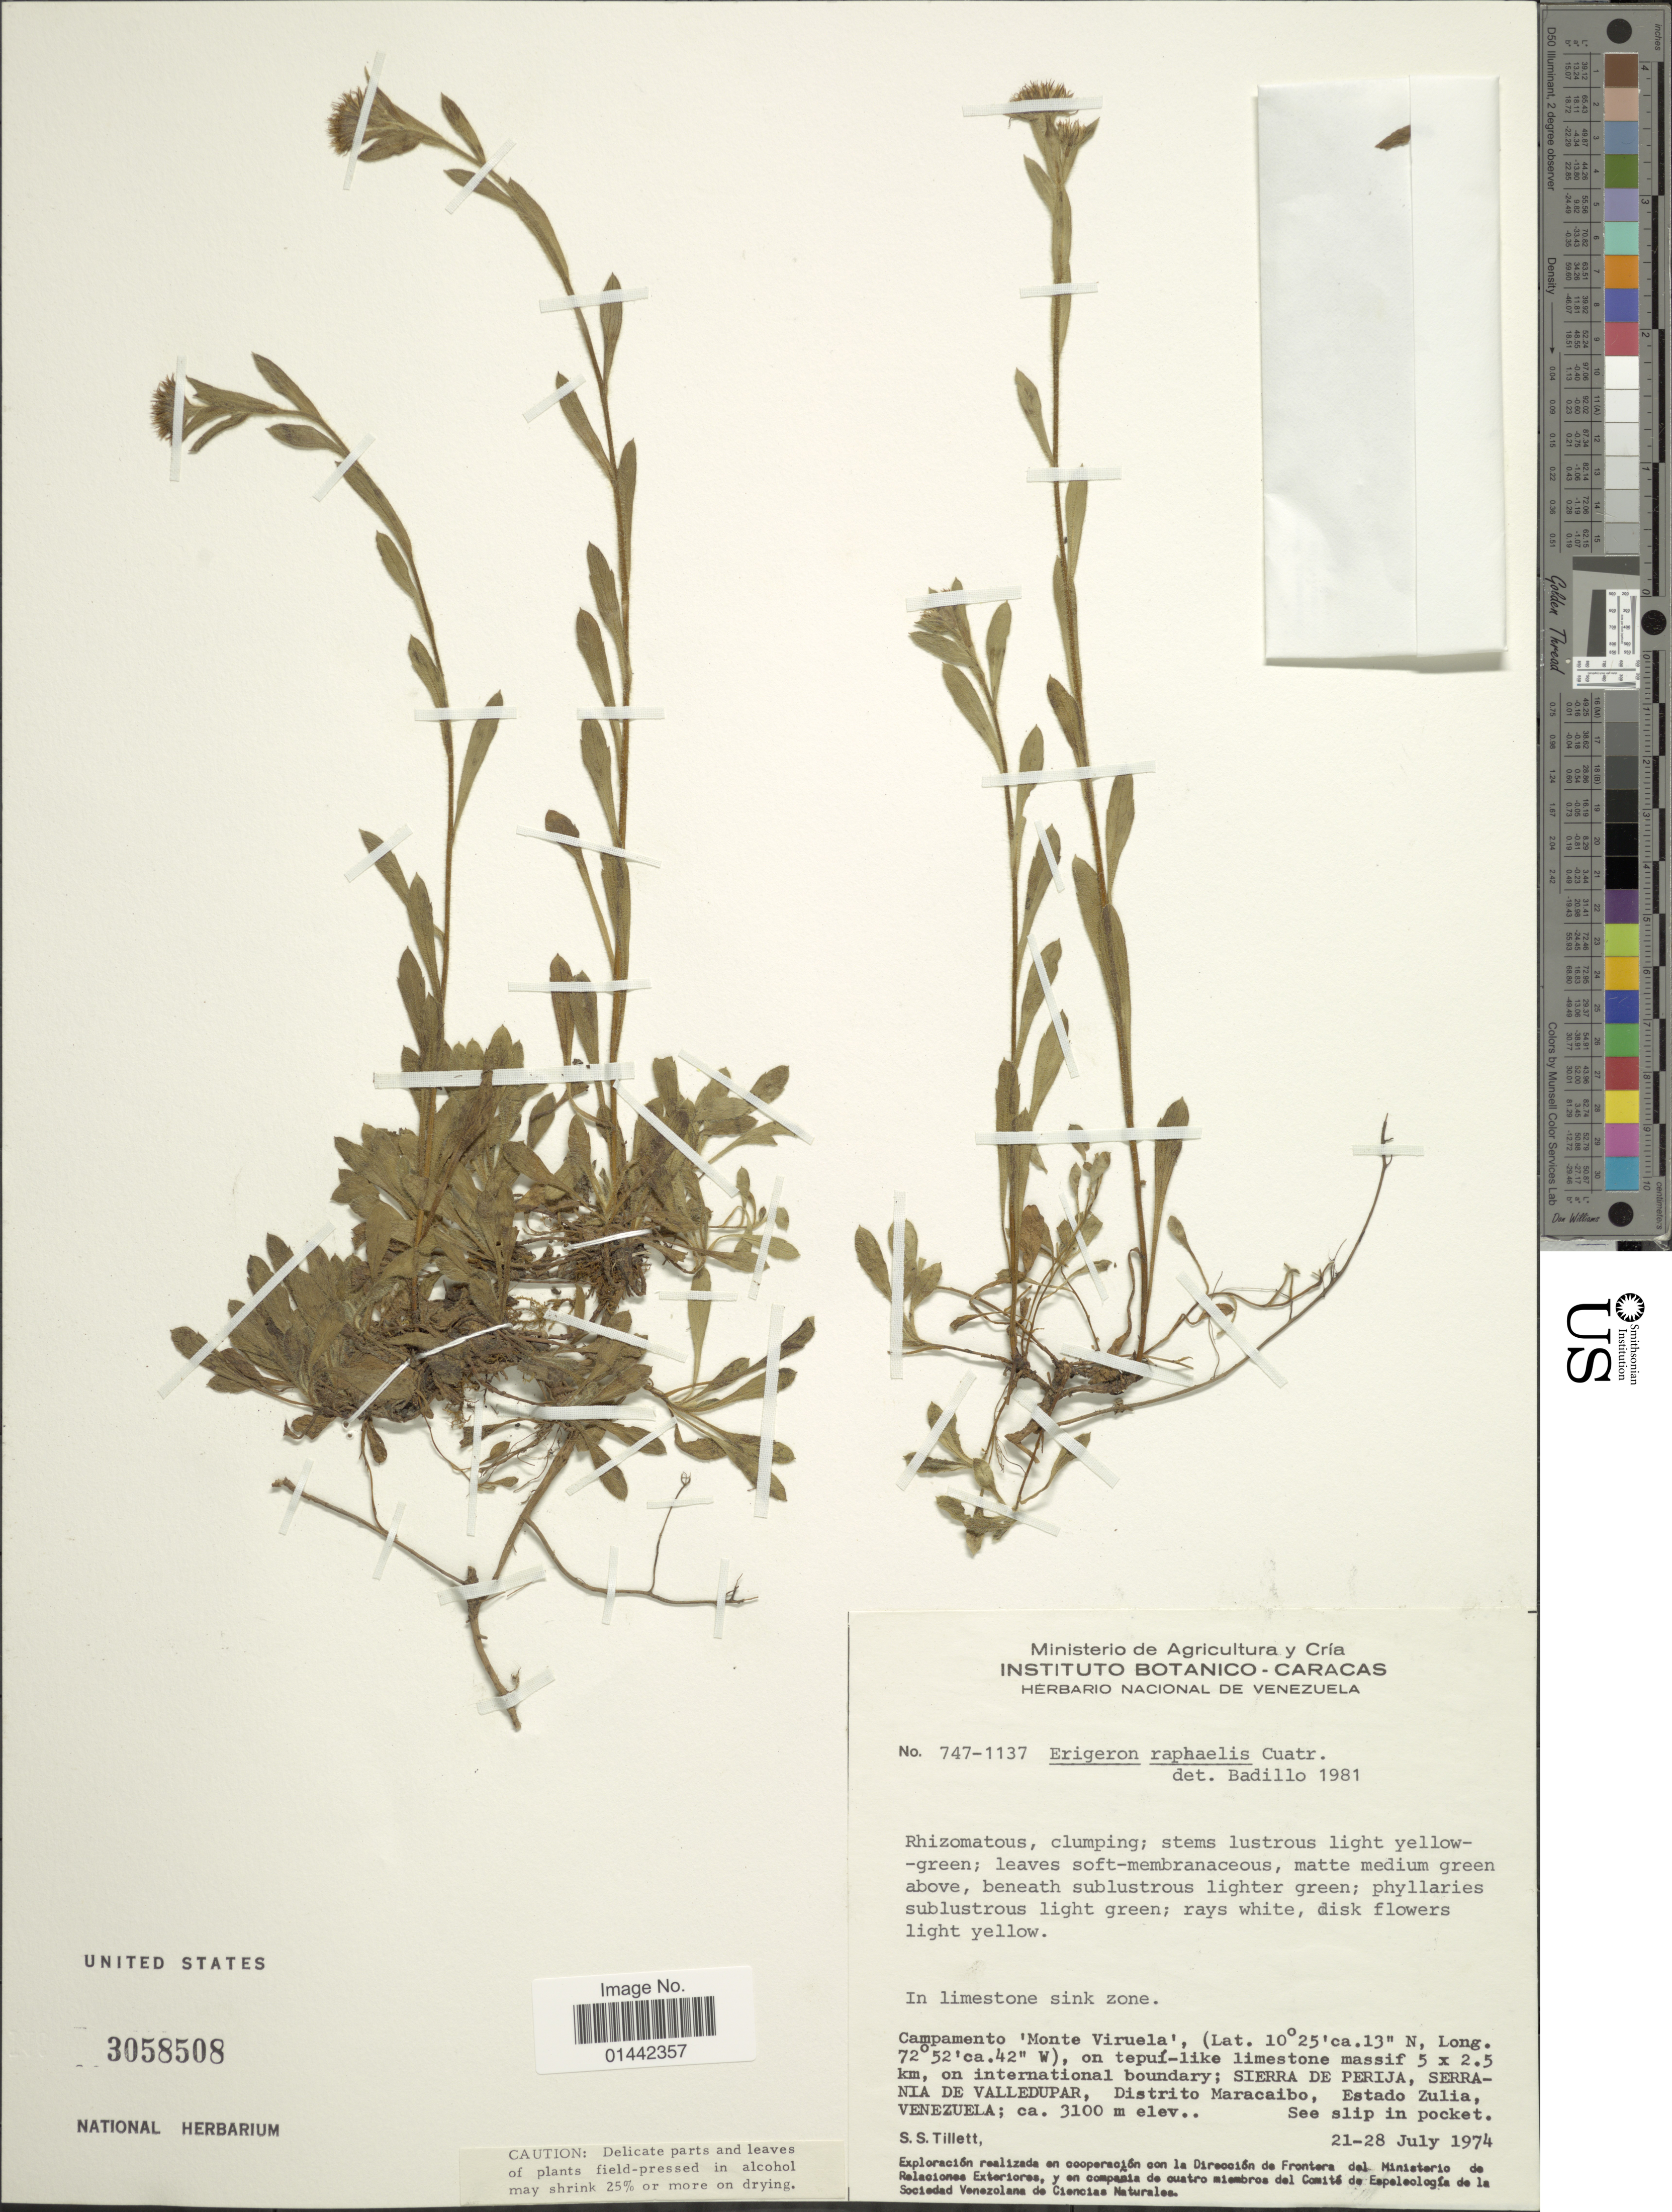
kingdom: Plantae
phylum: Tracheophyta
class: Magnoliopsida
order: Asterales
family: Asteraceae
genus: Erigeron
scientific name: Erigeron raphaelis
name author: Cuatrec.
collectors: S. S. Tillett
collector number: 747-1137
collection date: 1974-07-21/1974-07-28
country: Venezuela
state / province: Zulia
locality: Campamento 'Monte Viruela', on tepu;i-like limestone, on internartional boundary; Sierra de perija, Serrania de Valledupar, distrito Maracaibo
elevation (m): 3100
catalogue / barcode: US 3058508